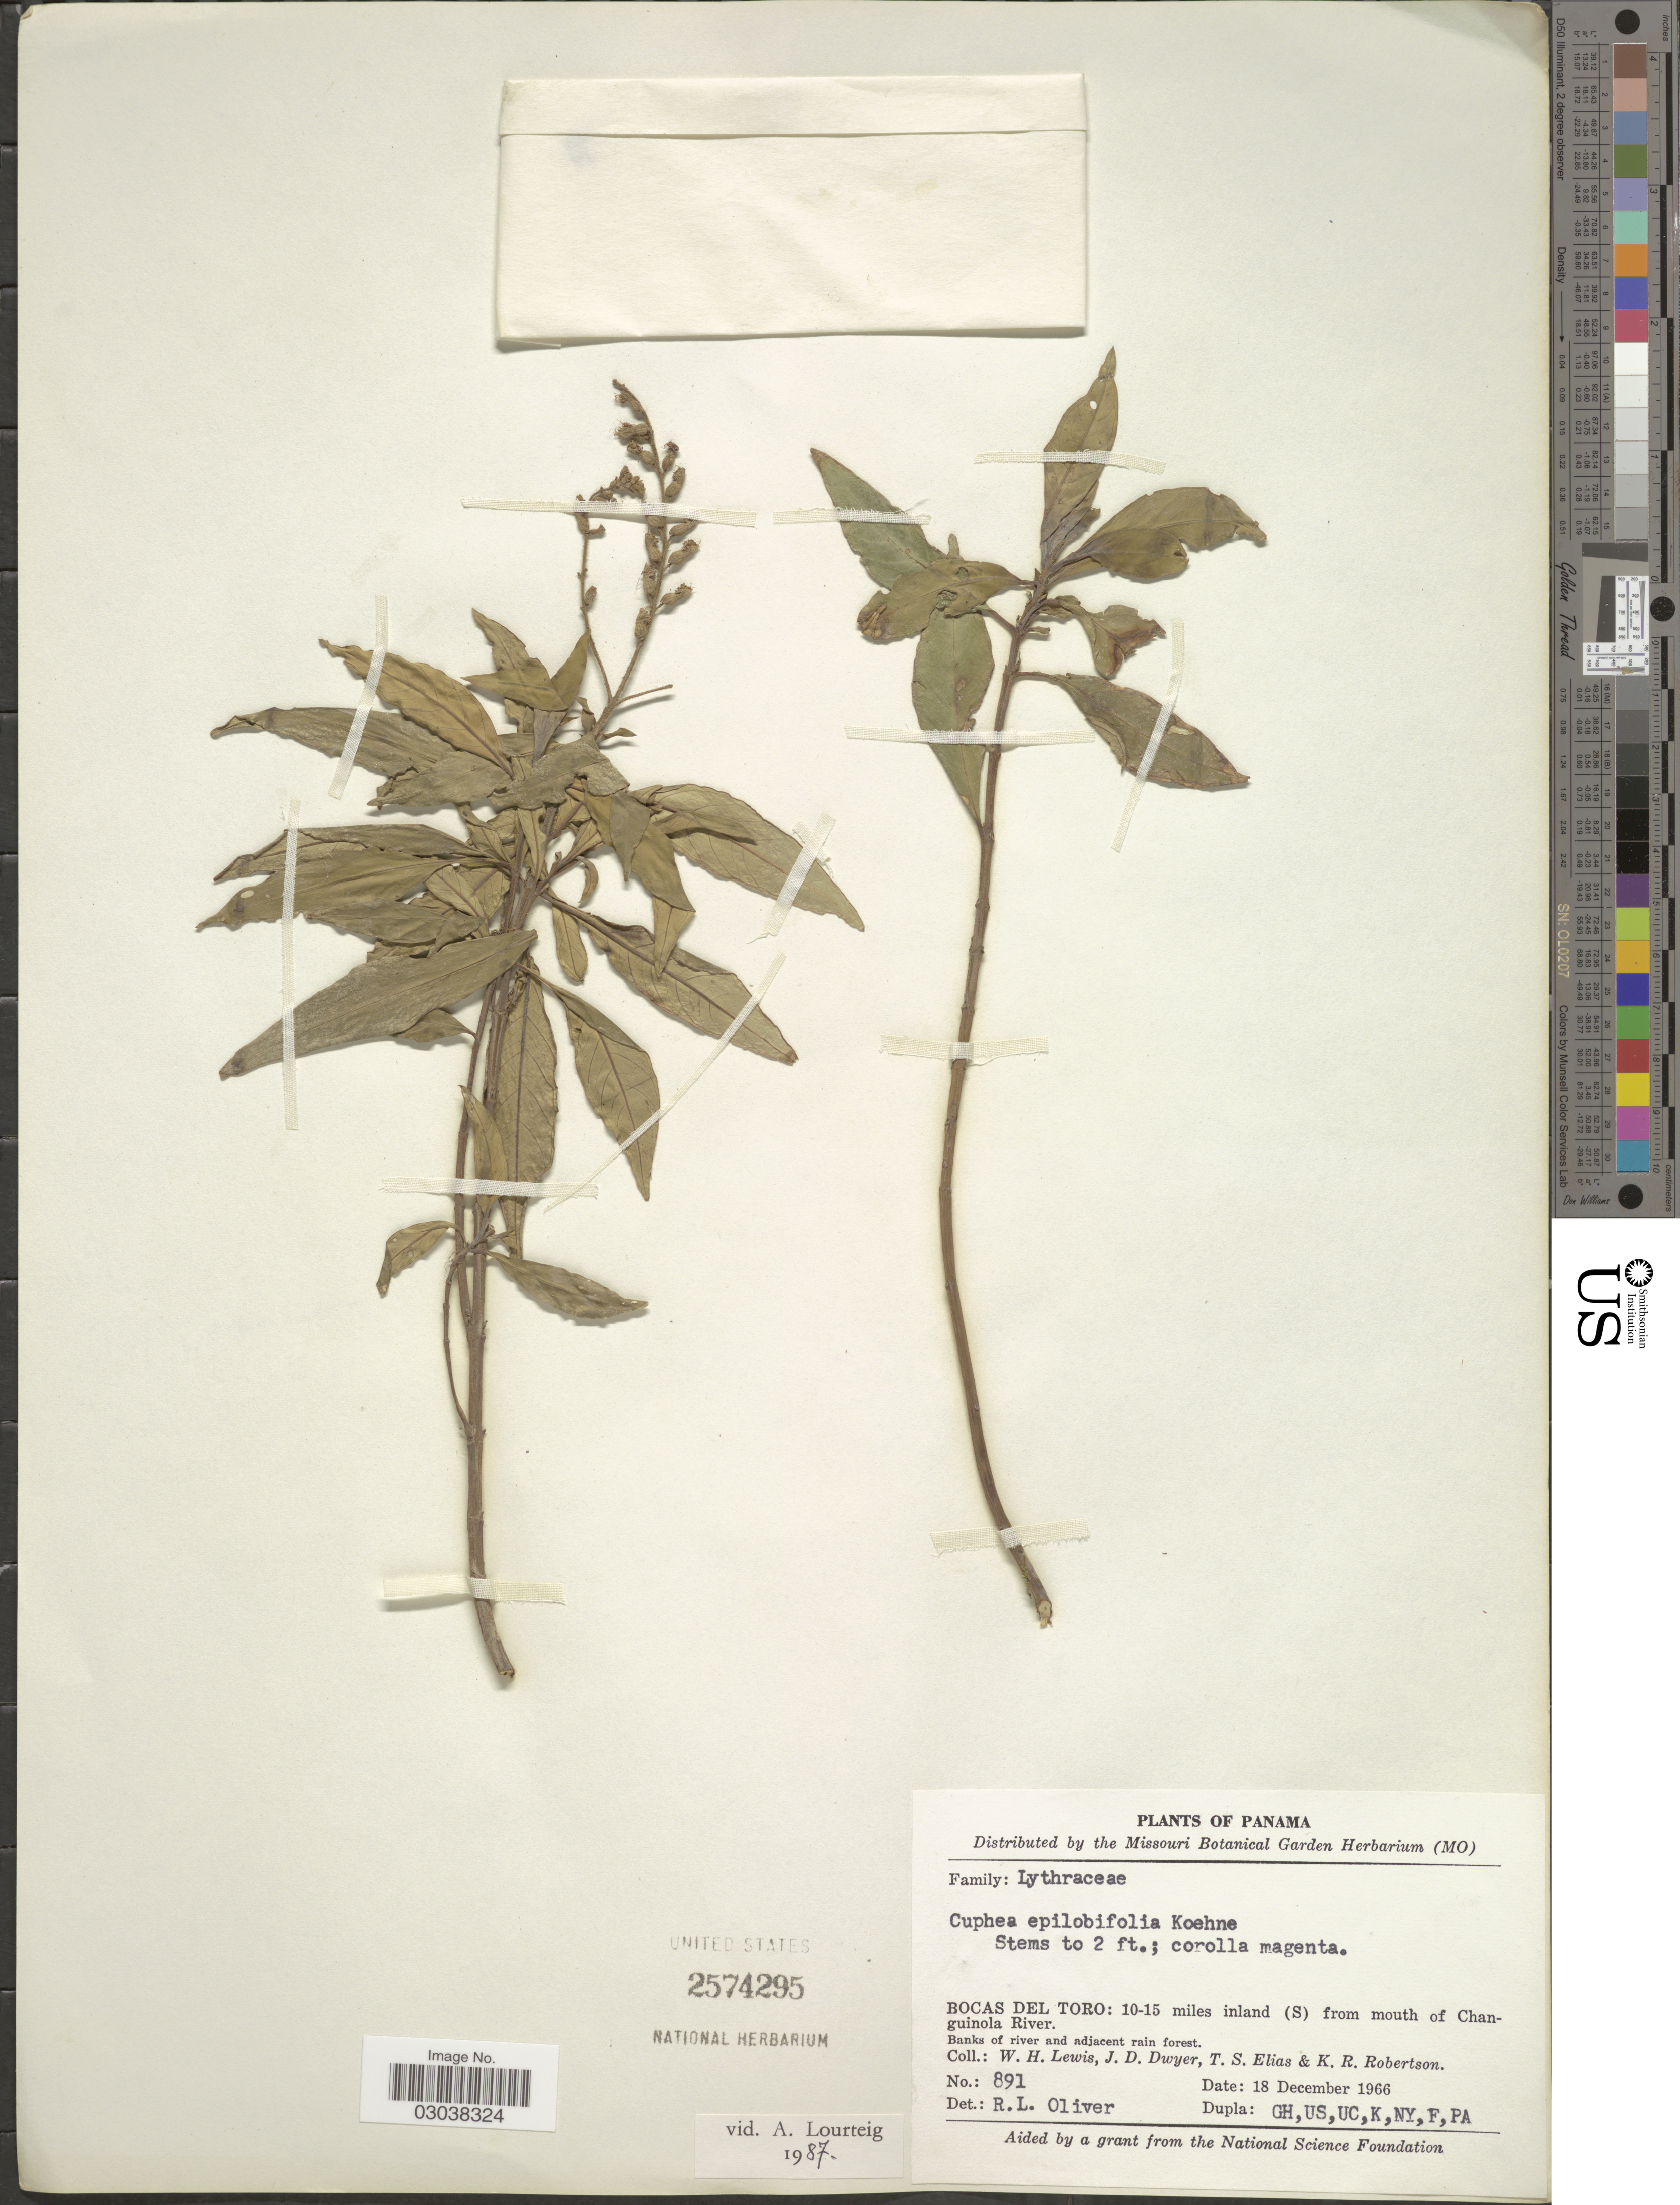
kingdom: Plantae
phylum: Tracheophyta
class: Magnoliopsida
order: Myrtales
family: Lythraceae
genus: Cuphea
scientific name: Cuphea epilobiifolia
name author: Koehne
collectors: W. H. Lewis, J. D. Dwyer, T. S. Elias & K. Robertson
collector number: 891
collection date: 1966-12-18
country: Panama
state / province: Bocas del Toro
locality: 10-15 miles inland (S) from mouth of Changuinola River.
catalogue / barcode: US 2574295